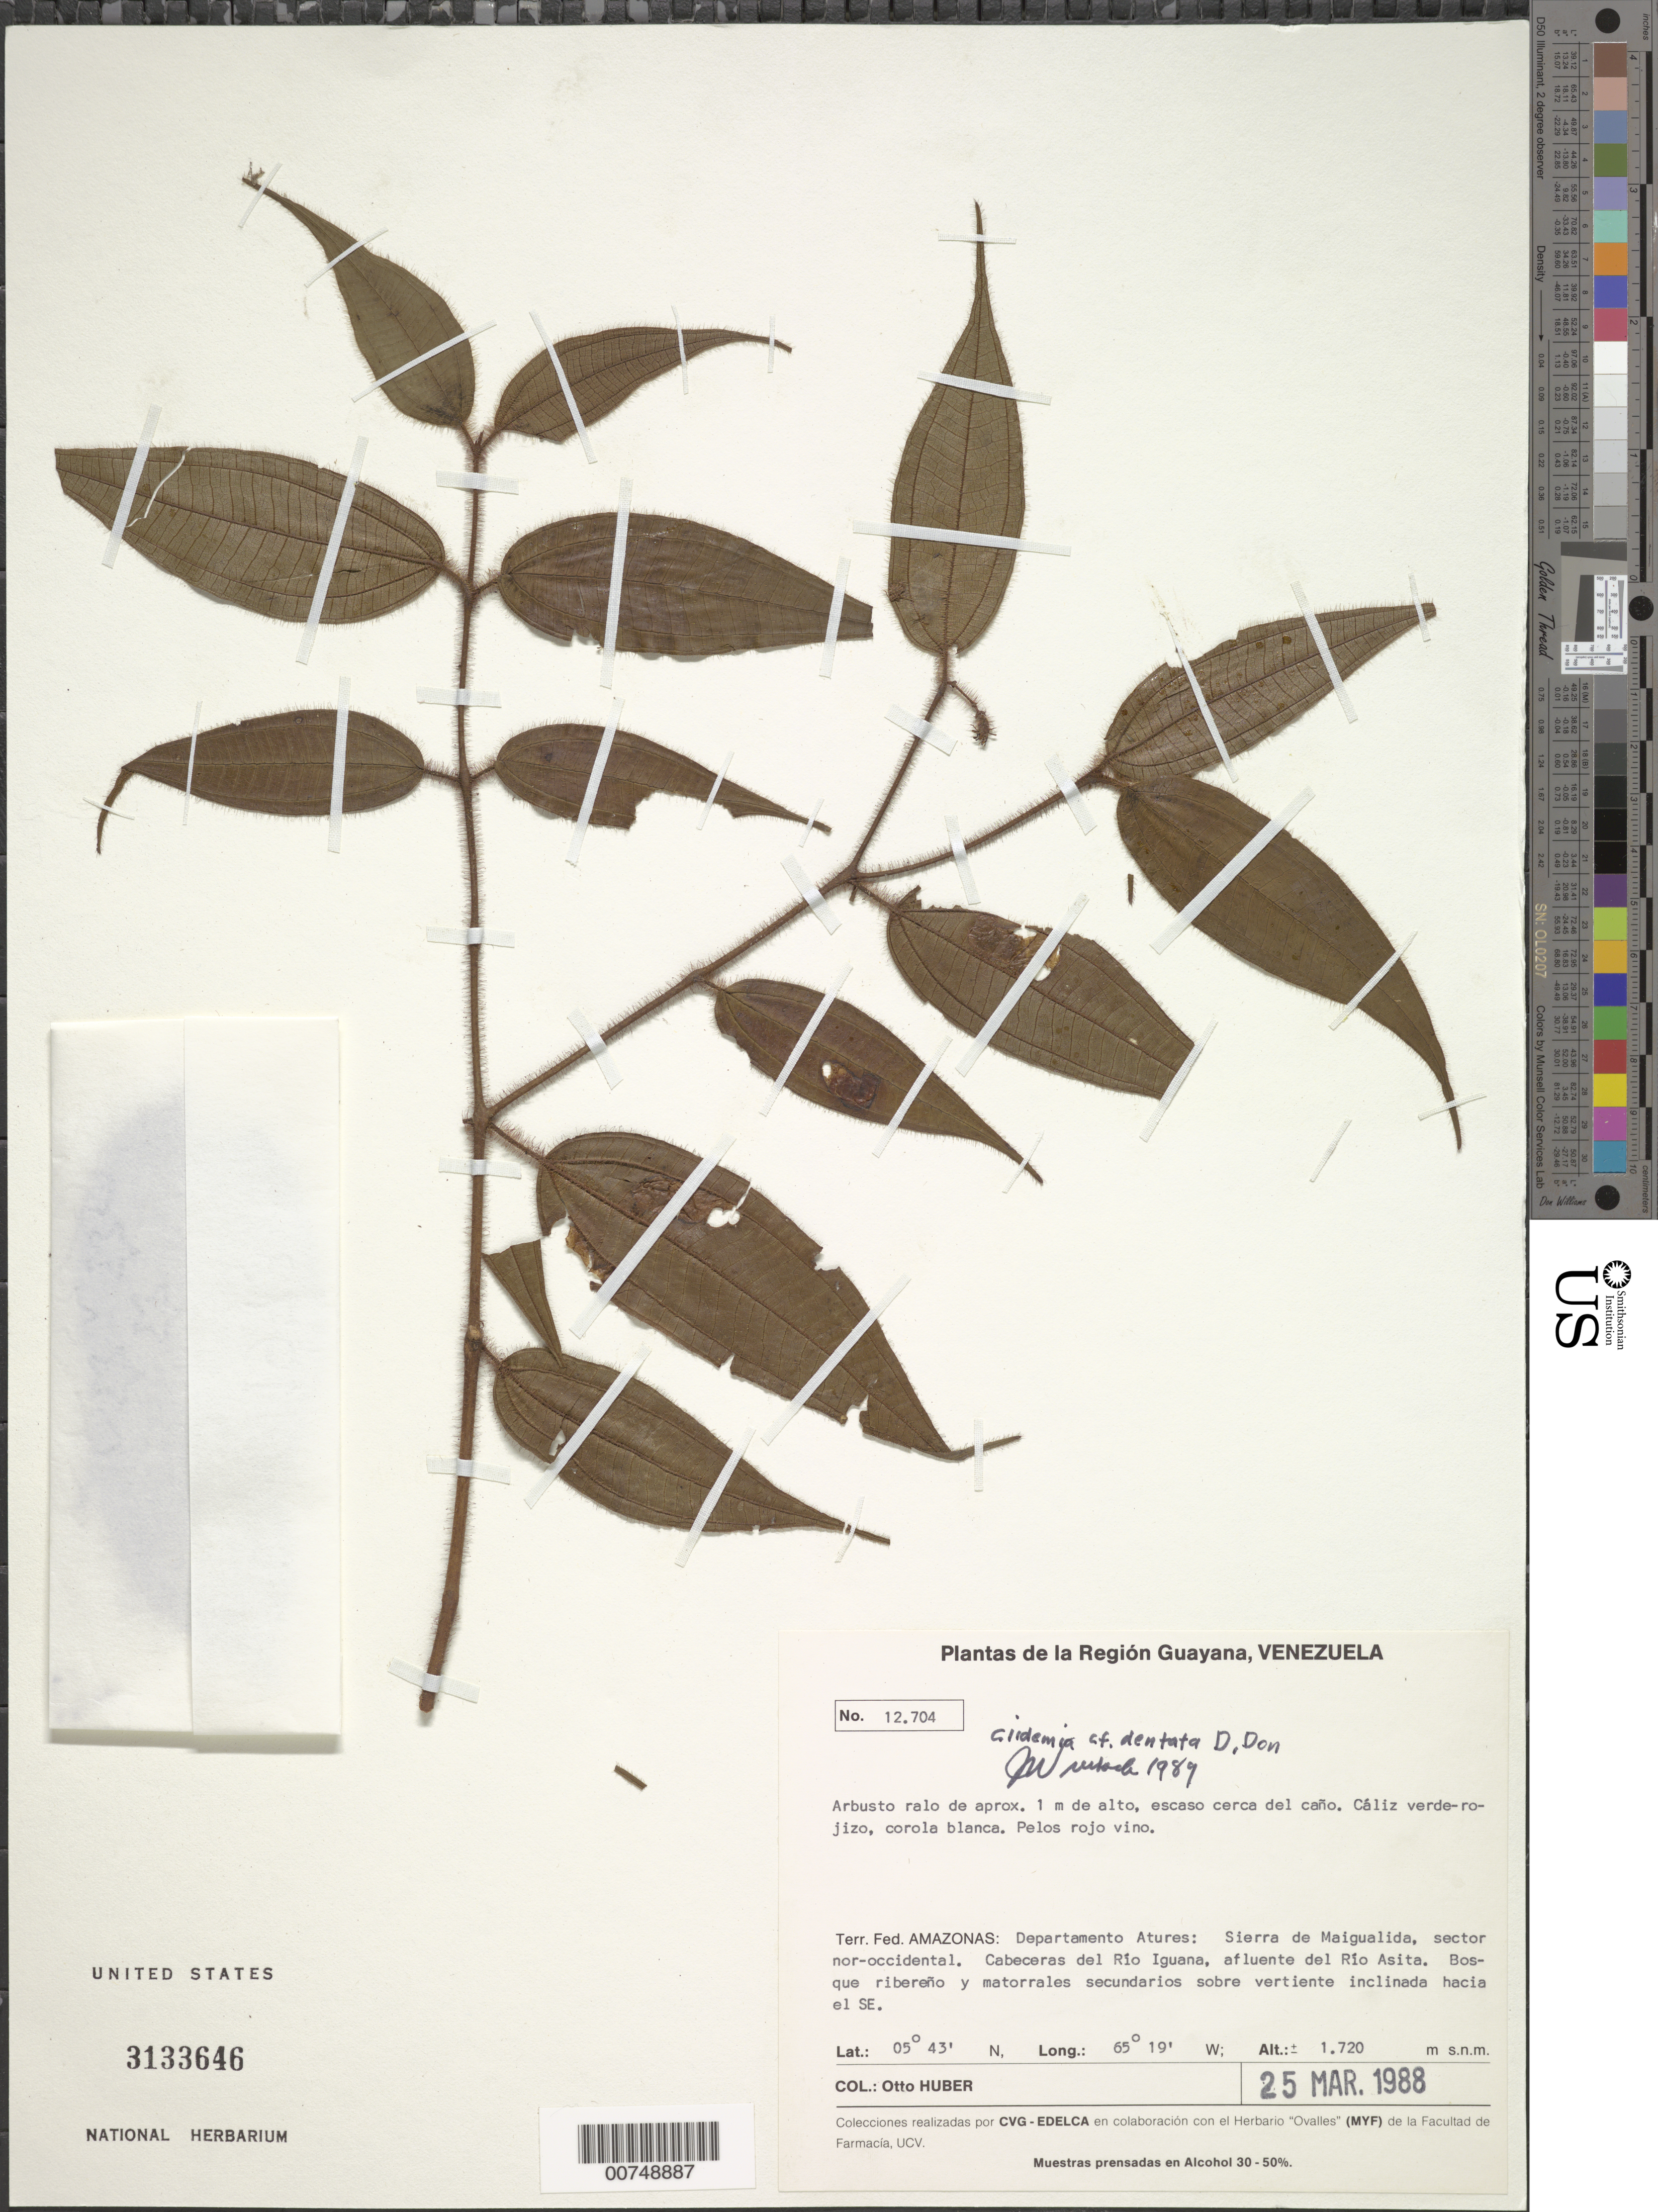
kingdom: Plantae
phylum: Tracheophyta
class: Magnoliopsida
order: Myrtales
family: Melastomataceae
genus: Clidemia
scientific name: Clidemia dentata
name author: D. Don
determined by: Wurdack, John J., (US), US (UNITED STATES)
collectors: O. Huber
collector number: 12704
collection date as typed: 25-Mar-88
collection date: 1988-03-25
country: Venezuela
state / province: Amazonas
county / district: Atures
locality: Sierra de Maigualida, sector nor-occidental; cabeceras del Río Iguana, afluente del Río Asita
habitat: cerca del cano; bosque ribereno y matorrales secundarios sobre vertiente inclinada hacia el SE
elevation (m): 1720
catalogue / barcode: US 3133646